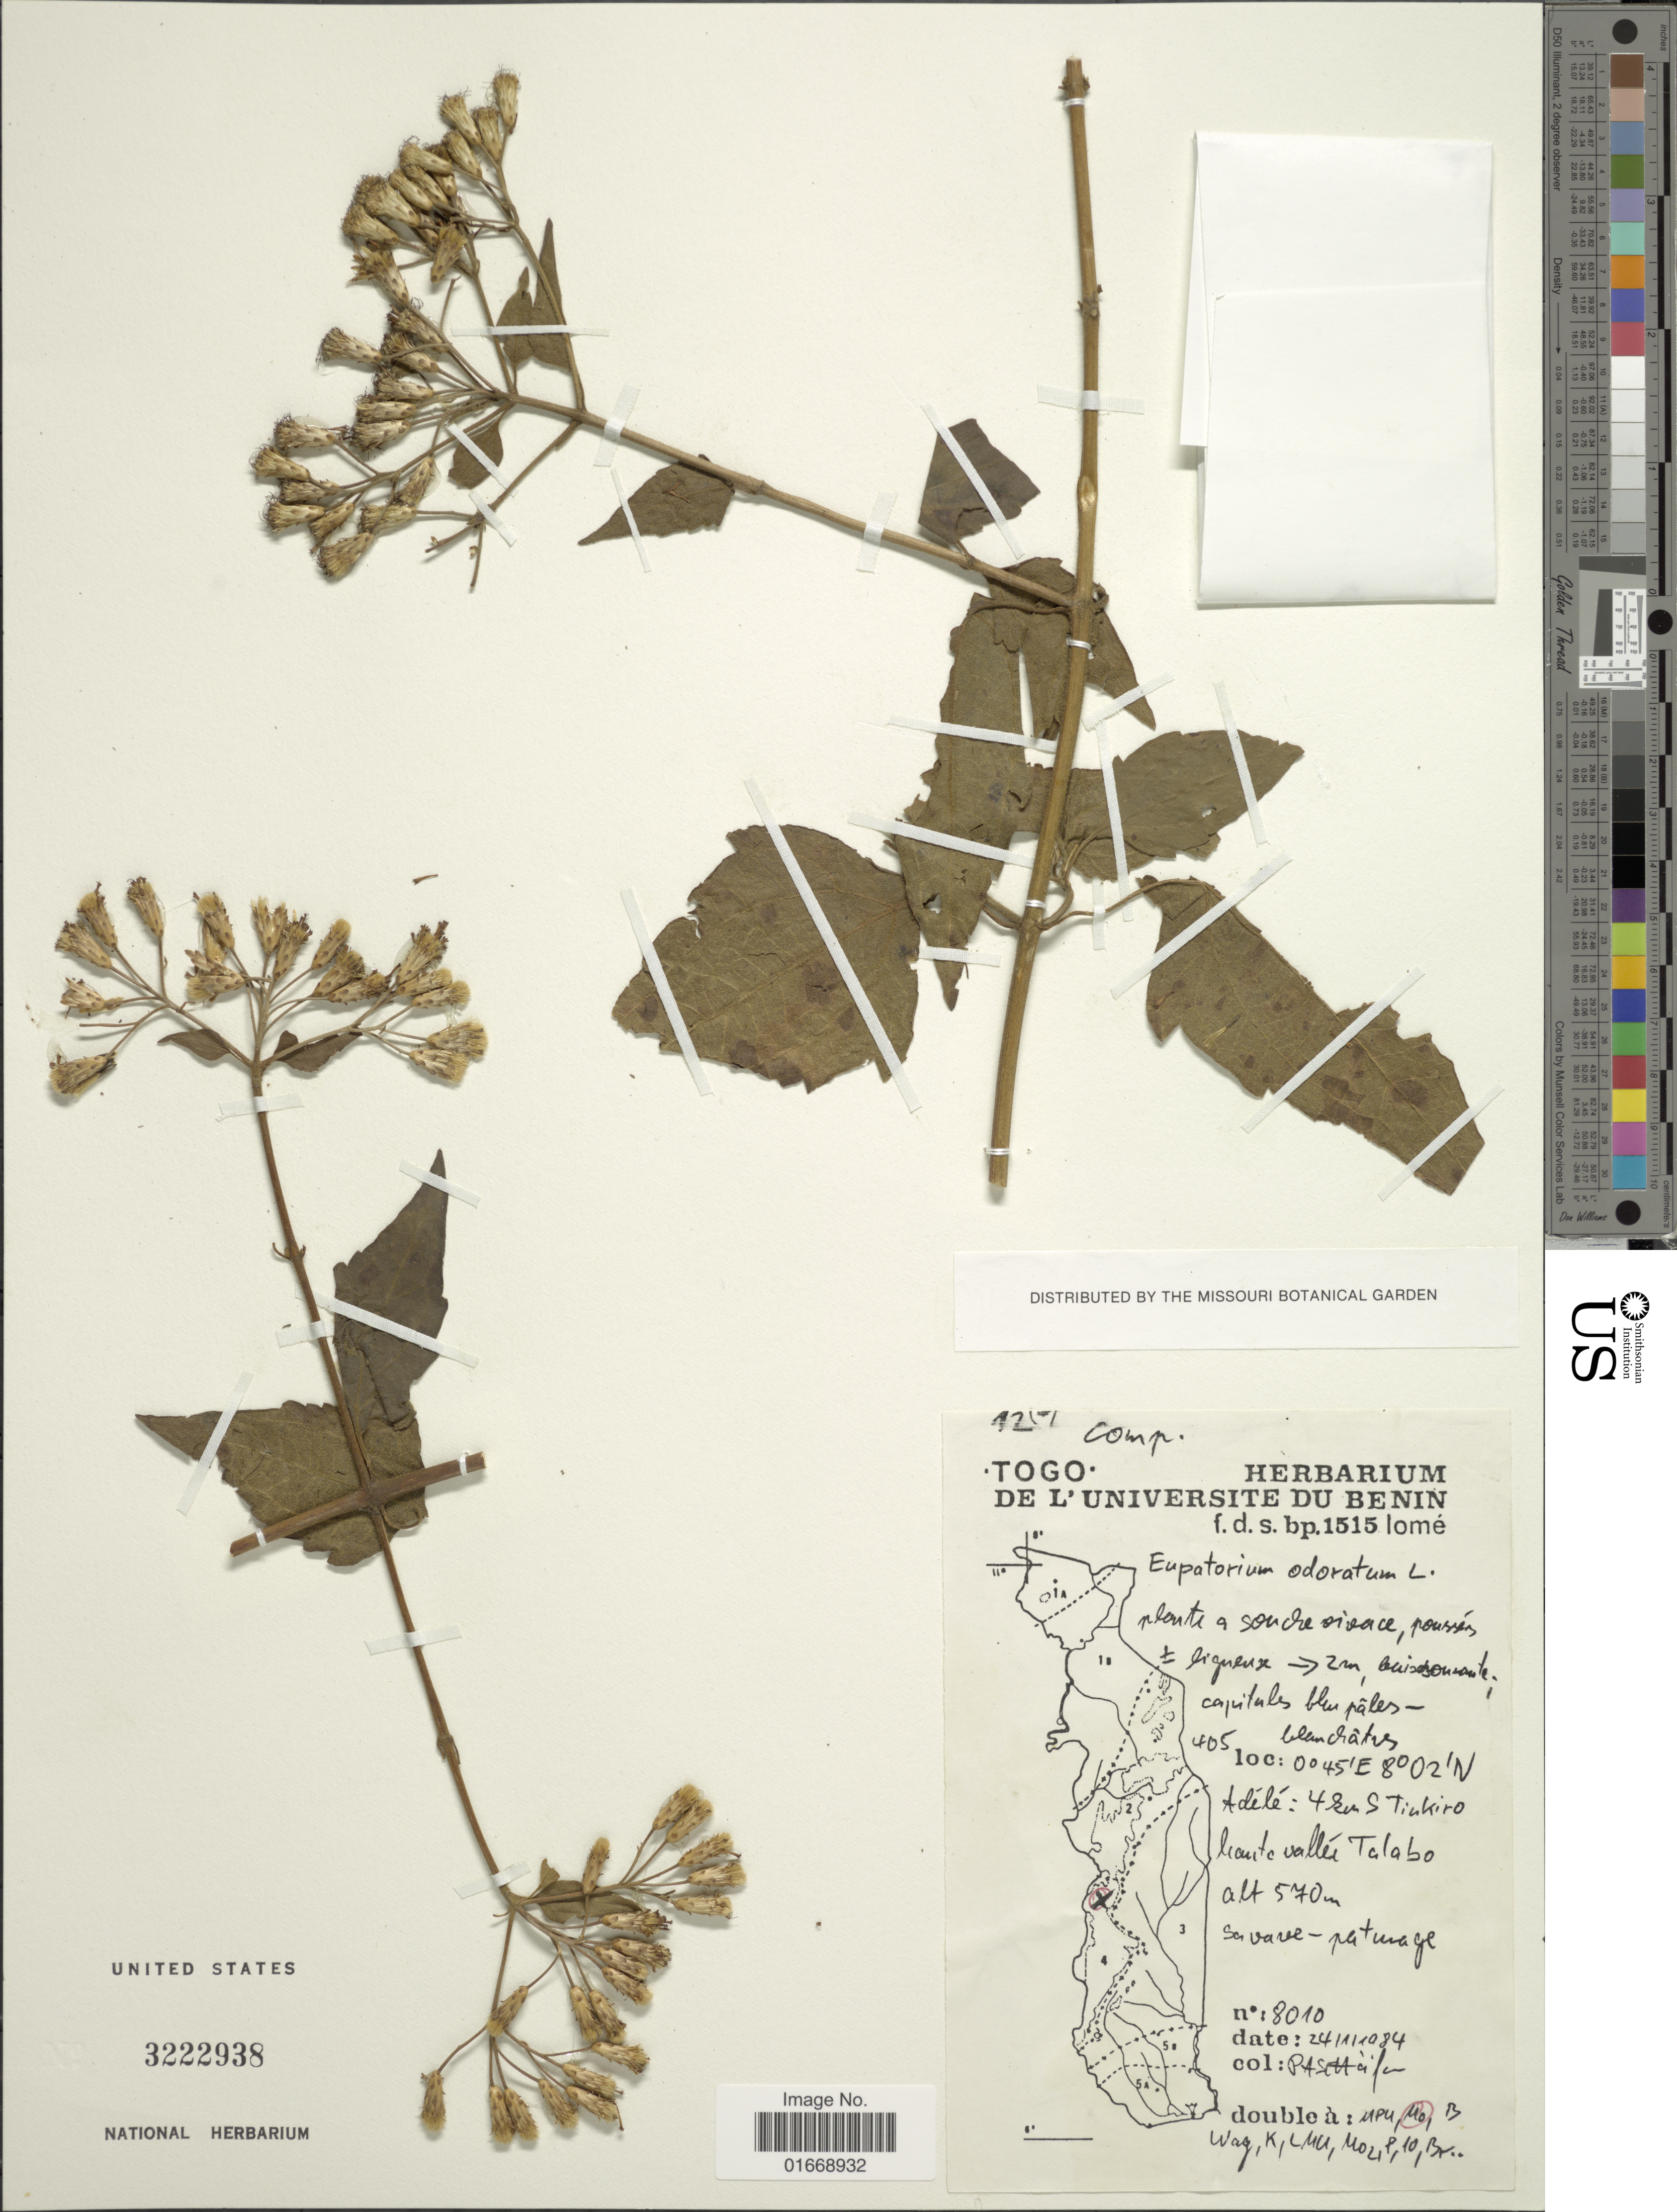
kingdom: Plantae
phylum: Tracheophyta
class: Magnoliopsida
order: Asterales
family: Asteraceae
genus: Chromolaena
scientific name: Chromolaena odorata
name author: (L.) R.M. King & H. Rob.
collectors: P. A. Schäfer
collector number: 8010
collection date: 1984-11-24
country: Togo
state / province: Centrale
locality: Adele, 4 km S Tinkiro, Liaute [interpreted] vallee Talabo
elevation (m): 570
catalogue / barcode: US 3222938